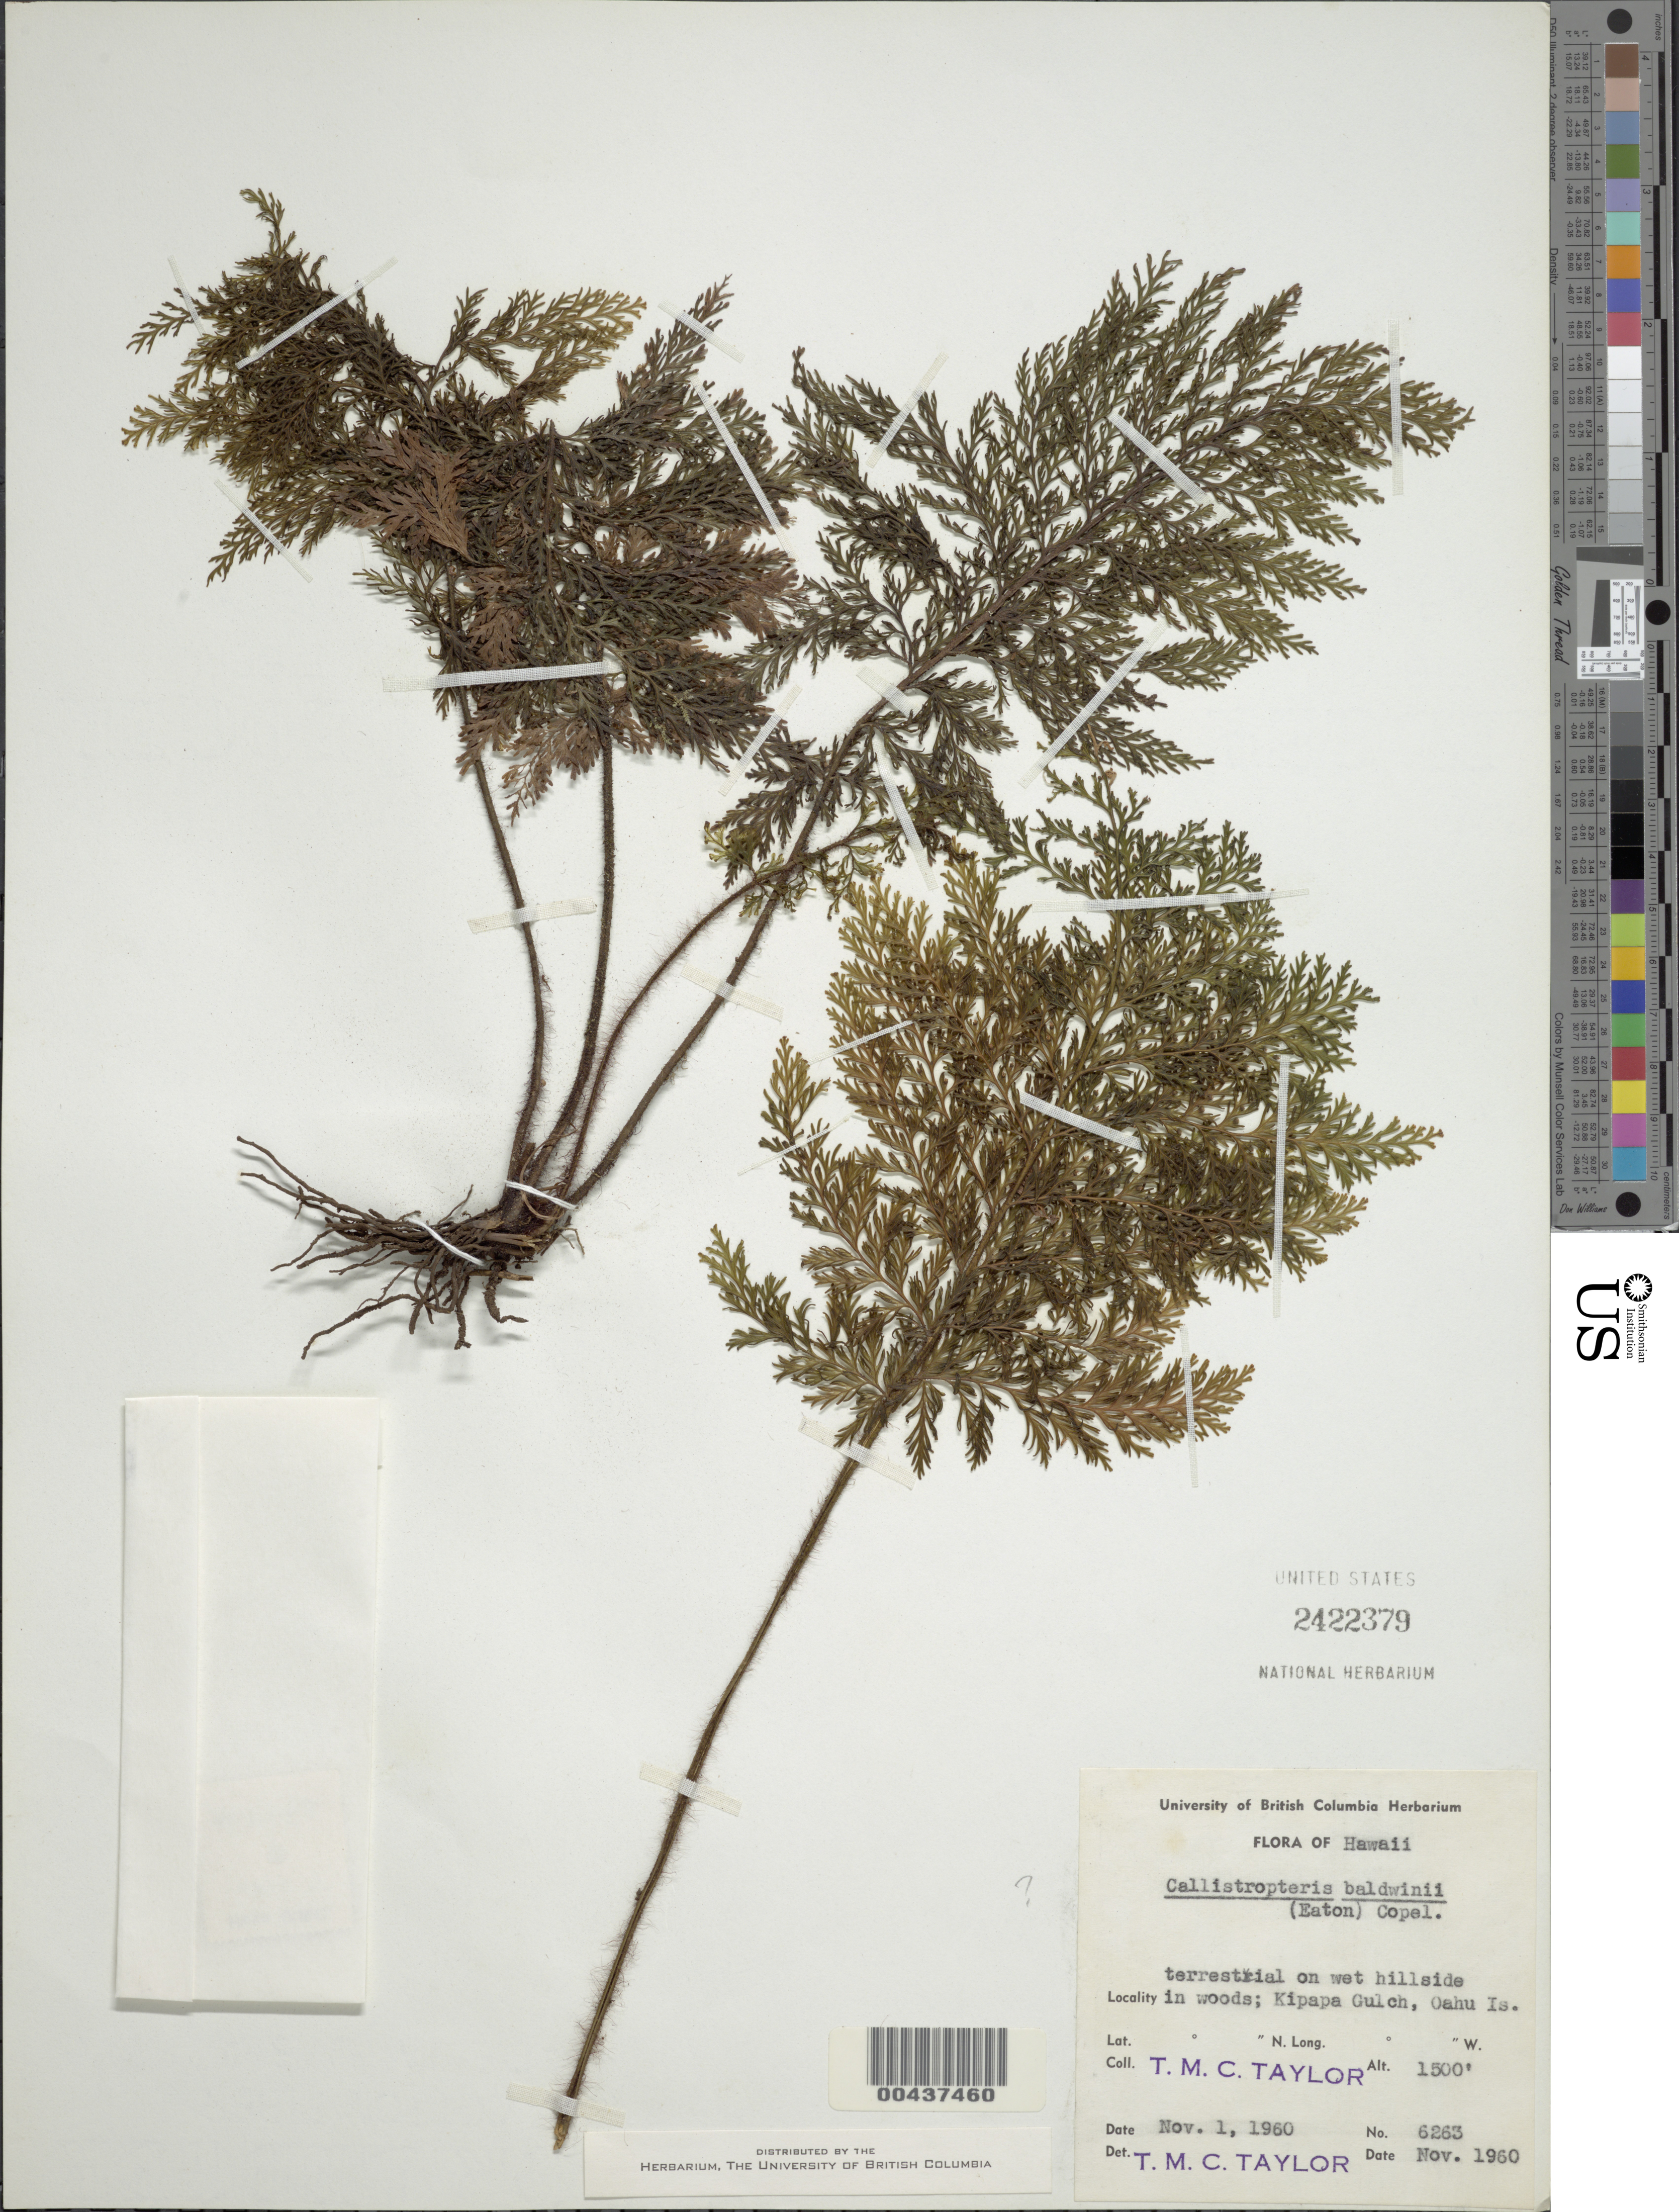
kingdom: Plantae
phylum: Tracheophyta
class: Polypodiopsida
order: Hymenophyllales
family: Hymenophyllaceae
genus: Callistopteris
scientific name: Callistopteris baldwinii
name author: (D.C. Eaton) Copel.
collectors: T. M. C. Taylor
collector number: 6263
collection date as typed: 1 Nov 1960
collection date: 1960-11-01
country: United States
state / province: Hawaii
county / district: Honolulu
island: Oahu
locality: Kipapa Gulch, Oahu Is.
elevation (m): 457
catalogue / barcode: US 2422379